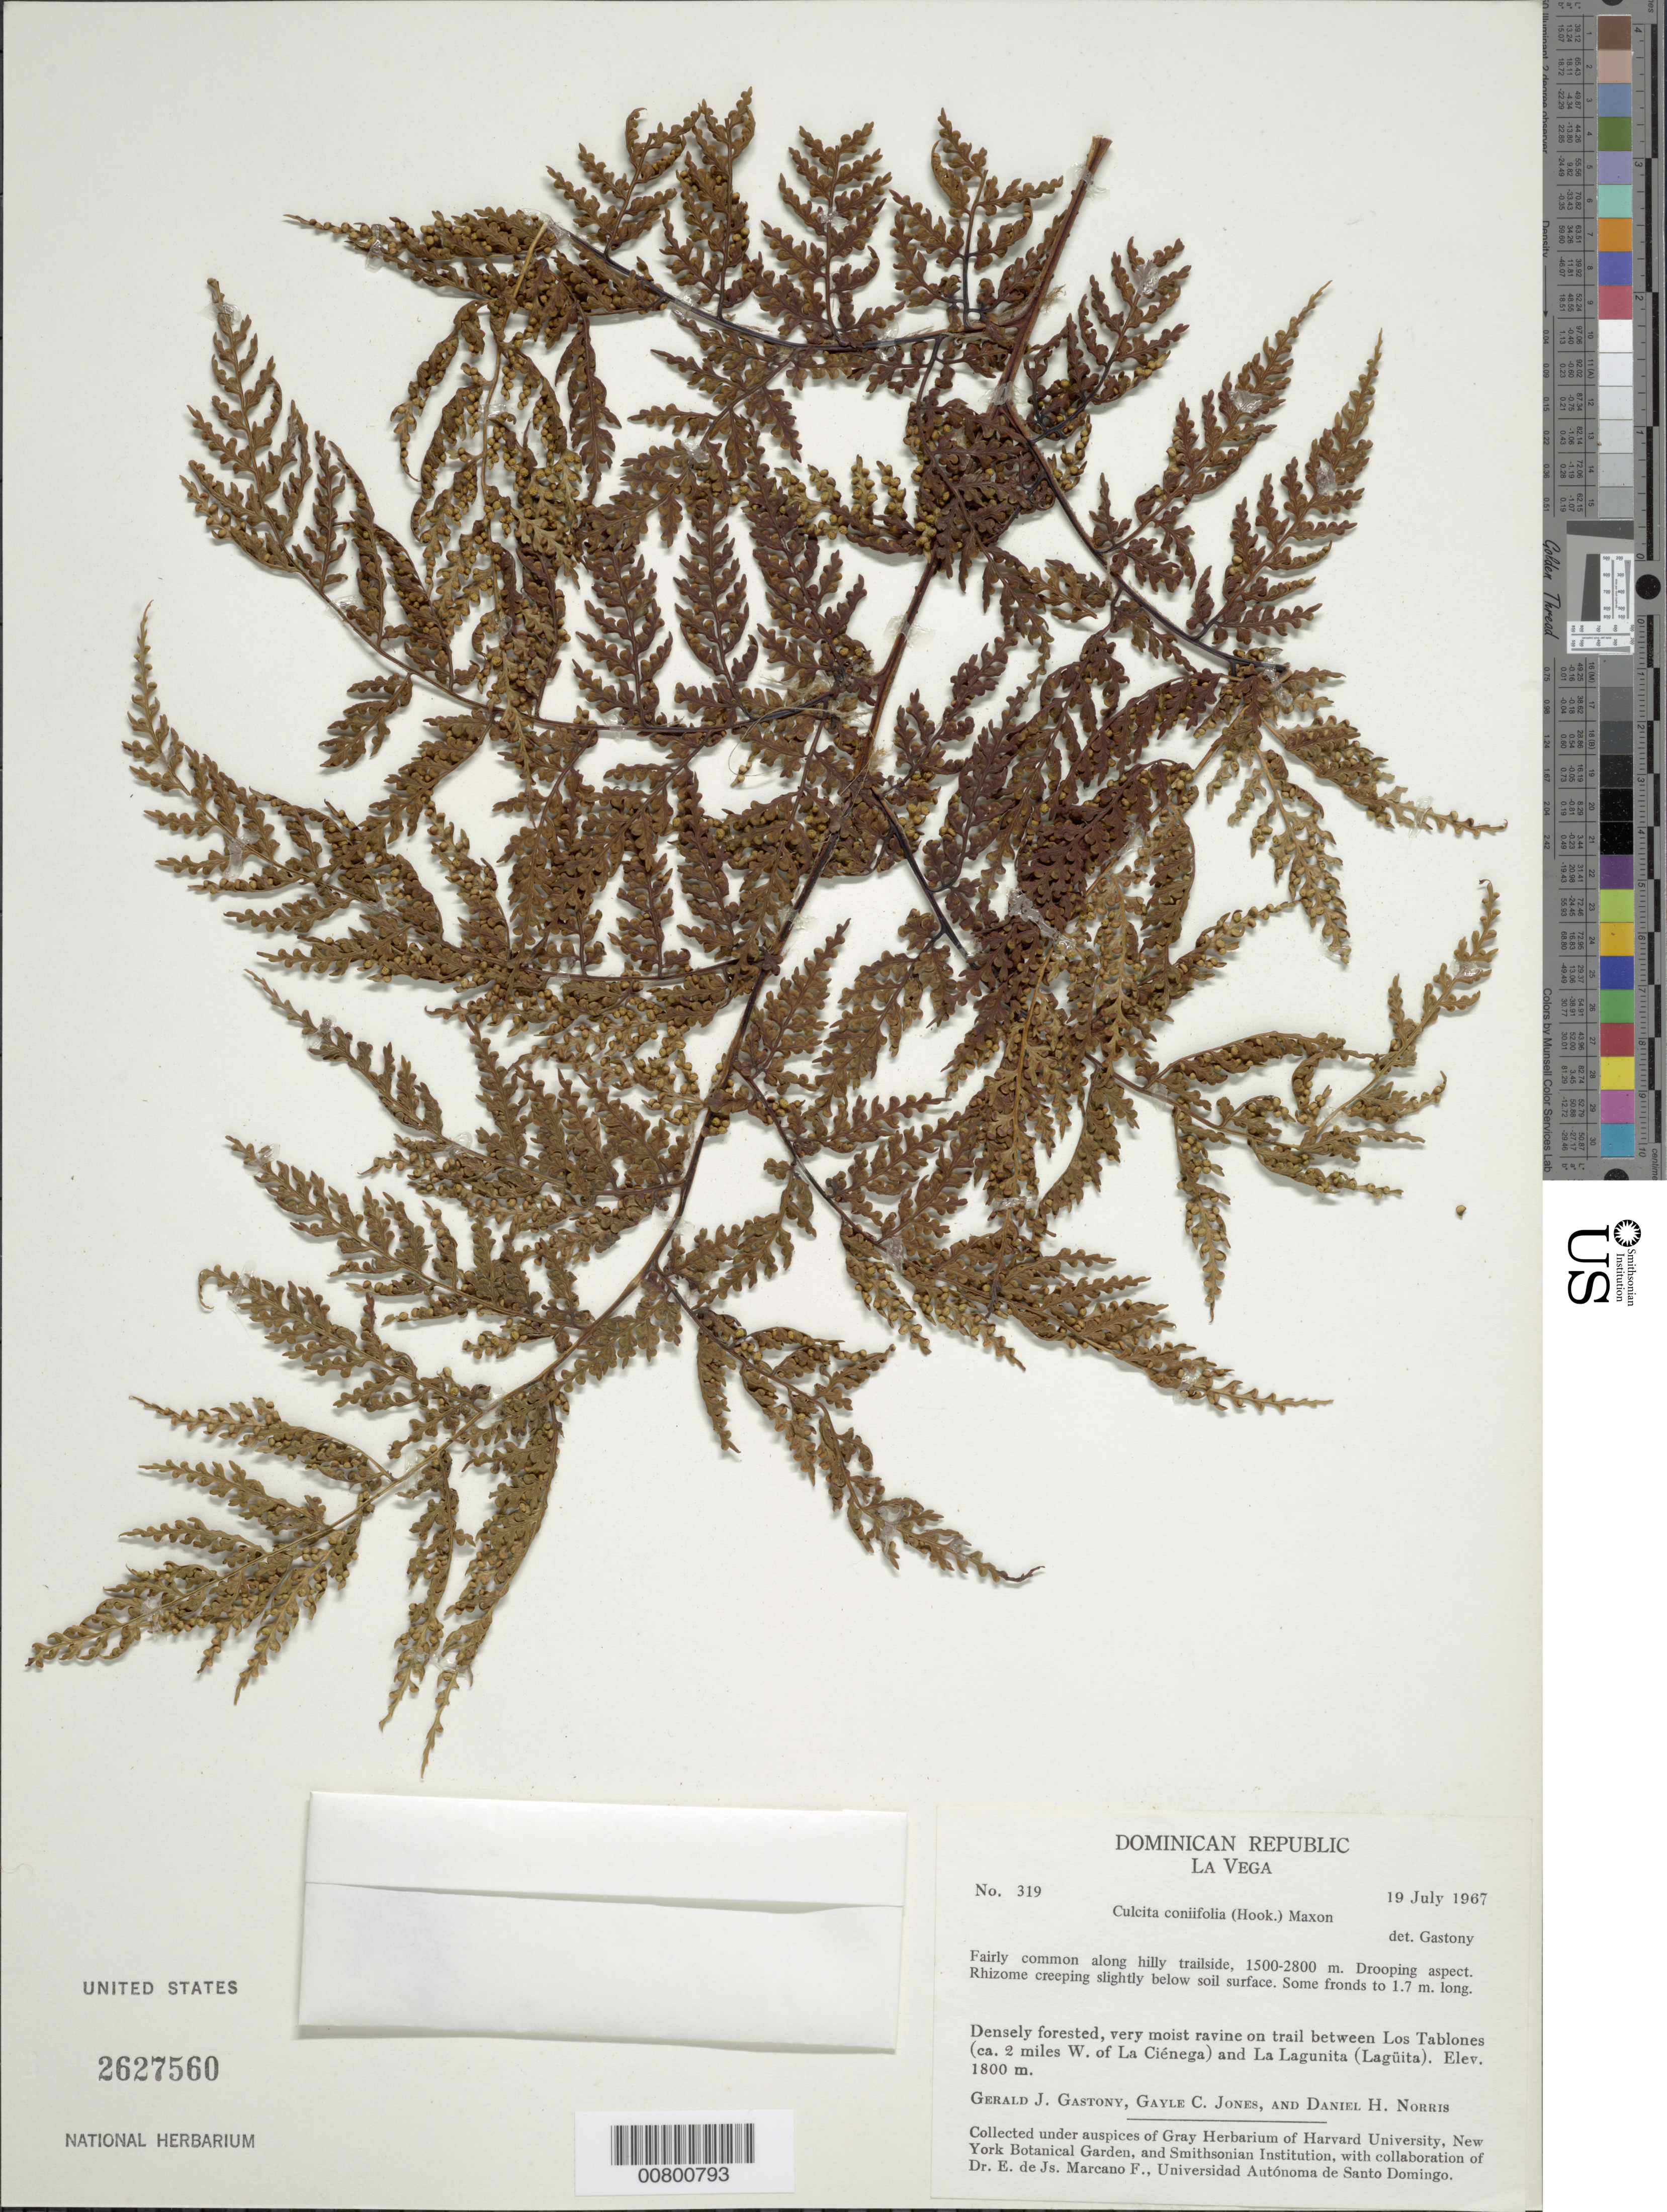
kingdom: Plantae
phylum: Tracheophyta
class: Polypodiopsida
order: Cyatheales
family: Culcitaceae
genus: Culcita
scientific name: Culcita coniifolia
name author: (Hook.) Maxon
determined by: Gastony, Gerald J.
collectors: G. Gastony, G. C. Jones & D. H. Norris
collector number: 319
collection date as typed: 19 Jul 1967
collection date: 1967-07-19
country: Dominican Republic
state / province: La Vega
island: Hispaniola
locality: Los Tablones (ca. 2 miles W of La Ciénega) trail to La Lagunita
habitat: Densely forested, very moist ravine, along hilly trailside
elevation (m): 1500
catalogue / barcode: US 2627560